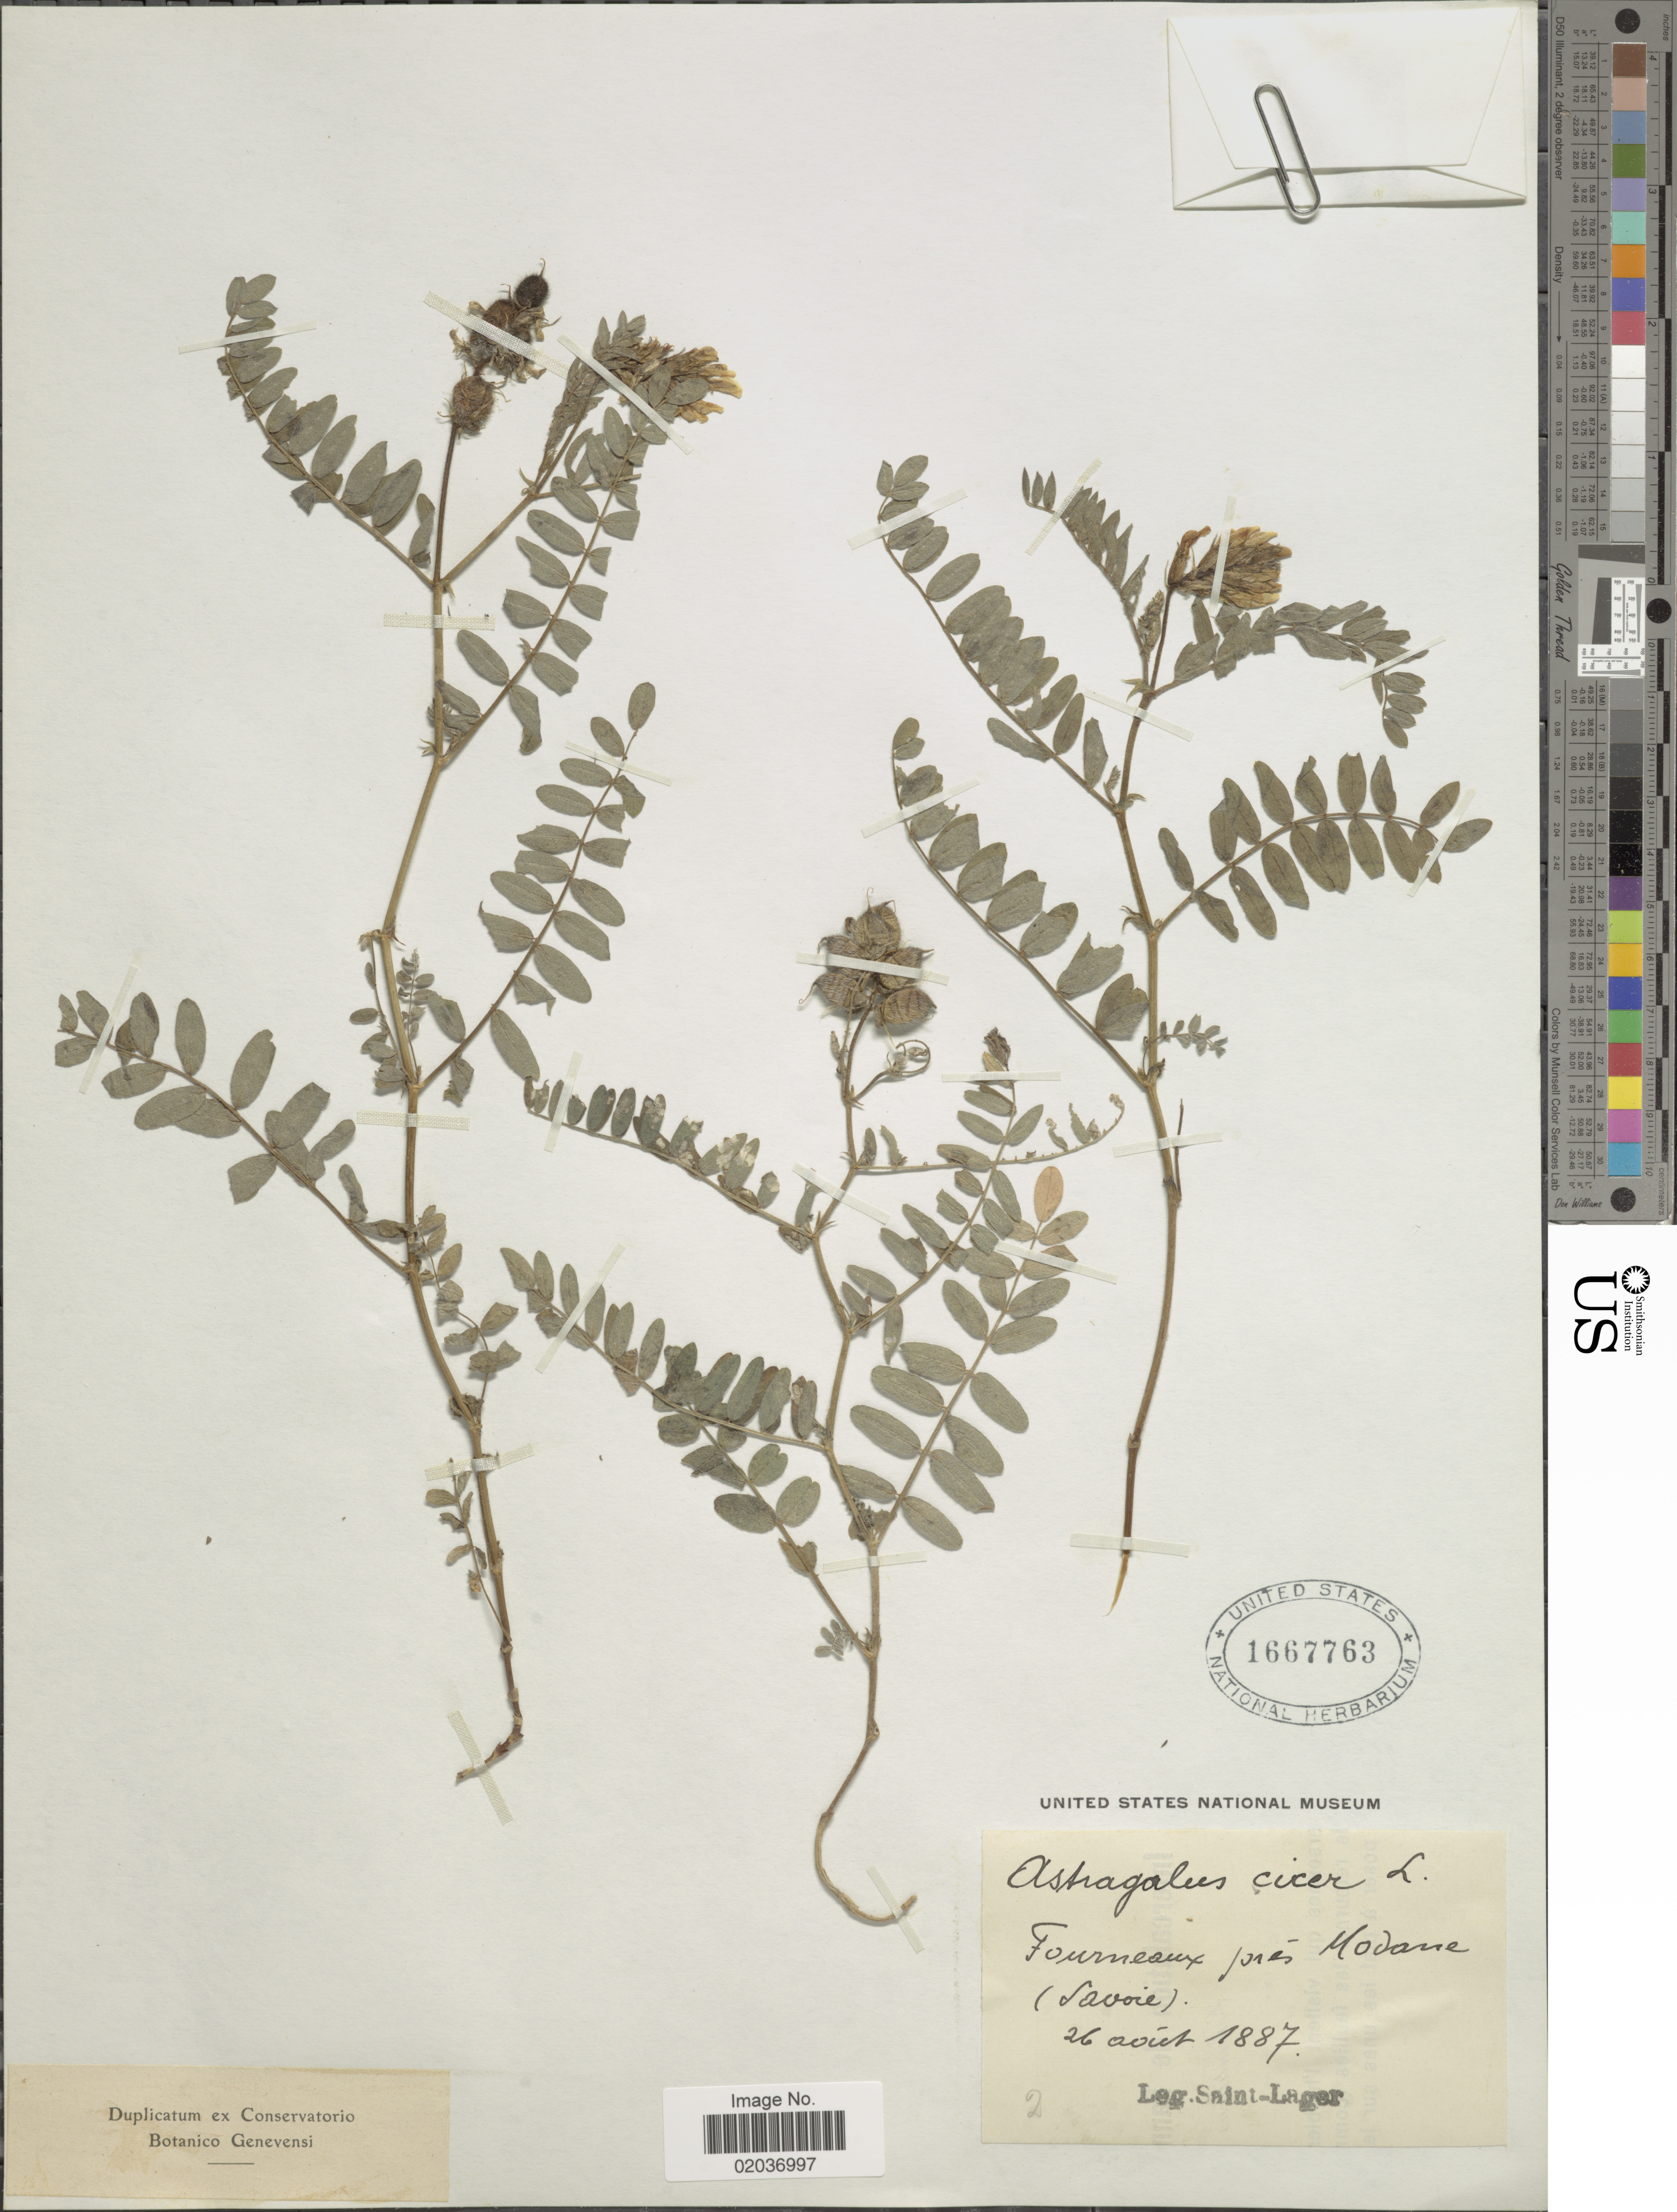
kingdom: Plantae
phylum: Tracheophyta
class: Magnoliopsida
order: Fabales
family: Fabaceae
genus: Astragalus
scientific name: Astragalus cicer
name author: L.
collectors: Saint-Lager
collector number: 2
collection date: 1887-08-26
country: France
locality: Fourneaux prés Modane (Savoie)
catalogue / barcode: US 1667763